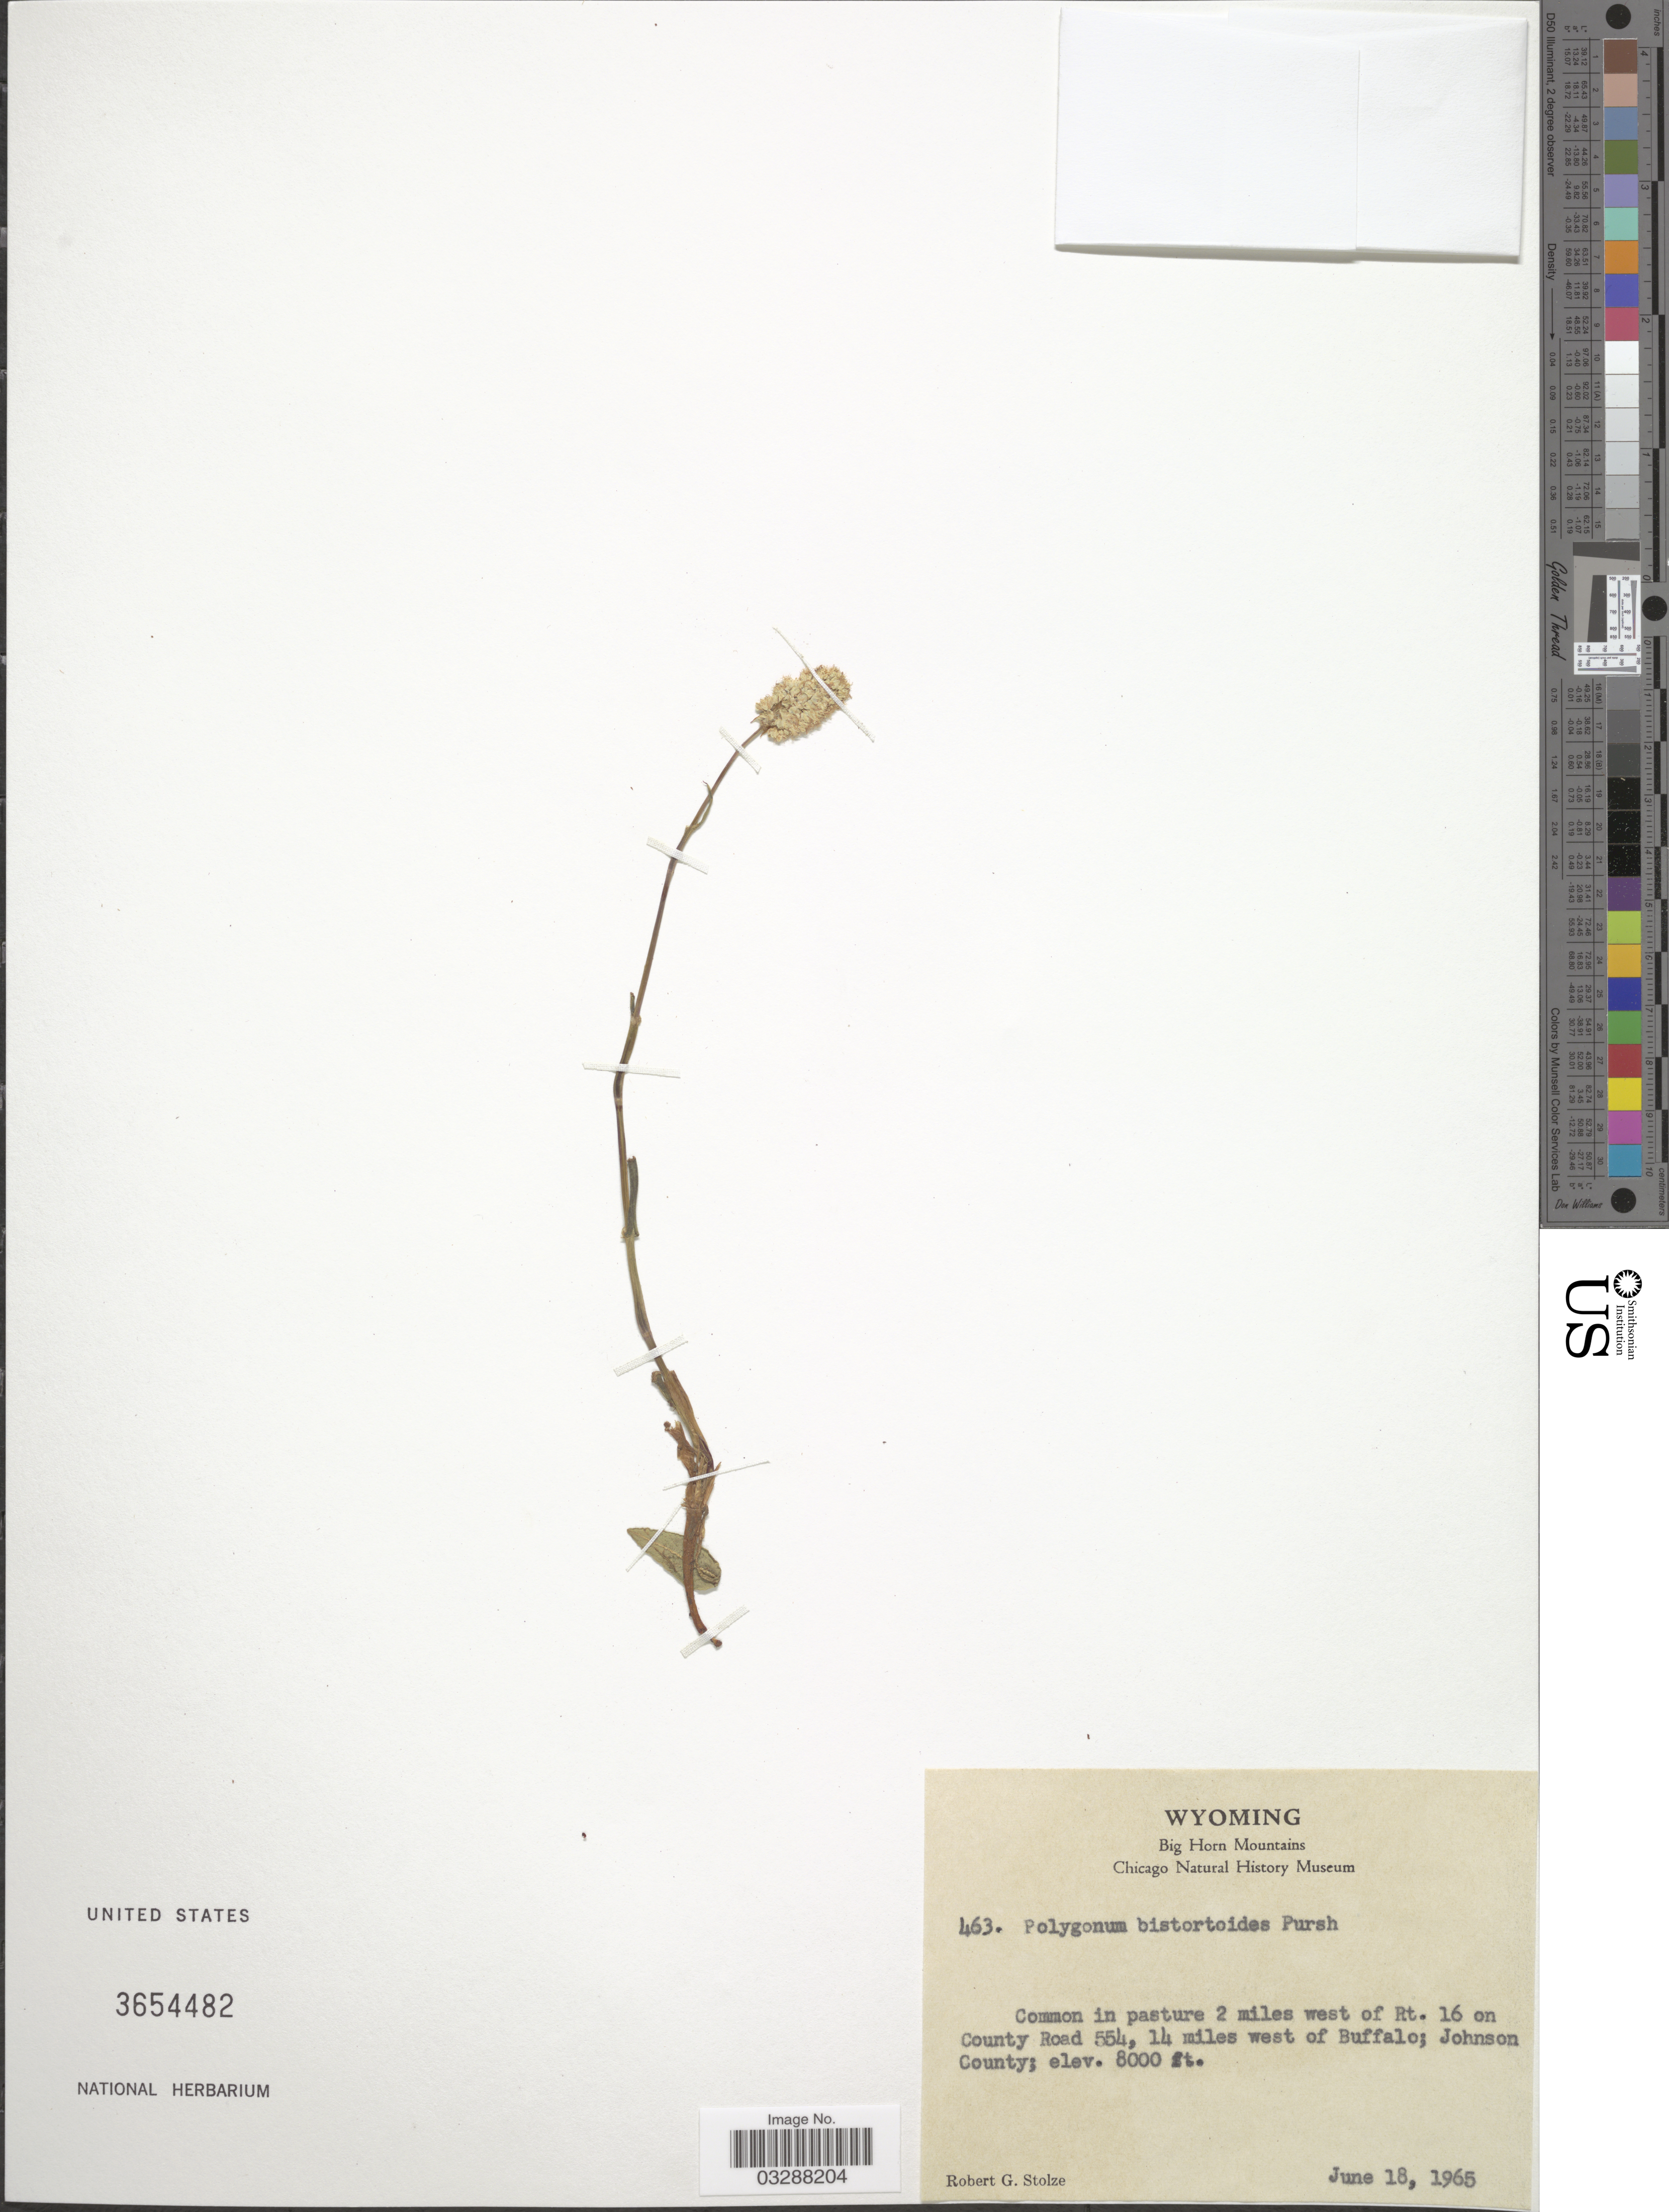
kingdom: Plantae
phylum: Tracheophyta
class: Magnoliopsida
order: Caryophyllales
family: Polygonaceae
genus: Bistorta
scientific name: Bistorta bistortoides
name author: (Pursh) Small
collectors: R. G. Stolze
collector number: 463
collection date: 1965-06-18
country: United States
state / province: Wyoming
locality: Big Horn Mountains. Common in pasture 2 miles west of Rt. 16 on County Road 554, 14 miles west of Buffalo; Johnson County.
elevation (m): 2438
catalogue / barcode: US 3654482